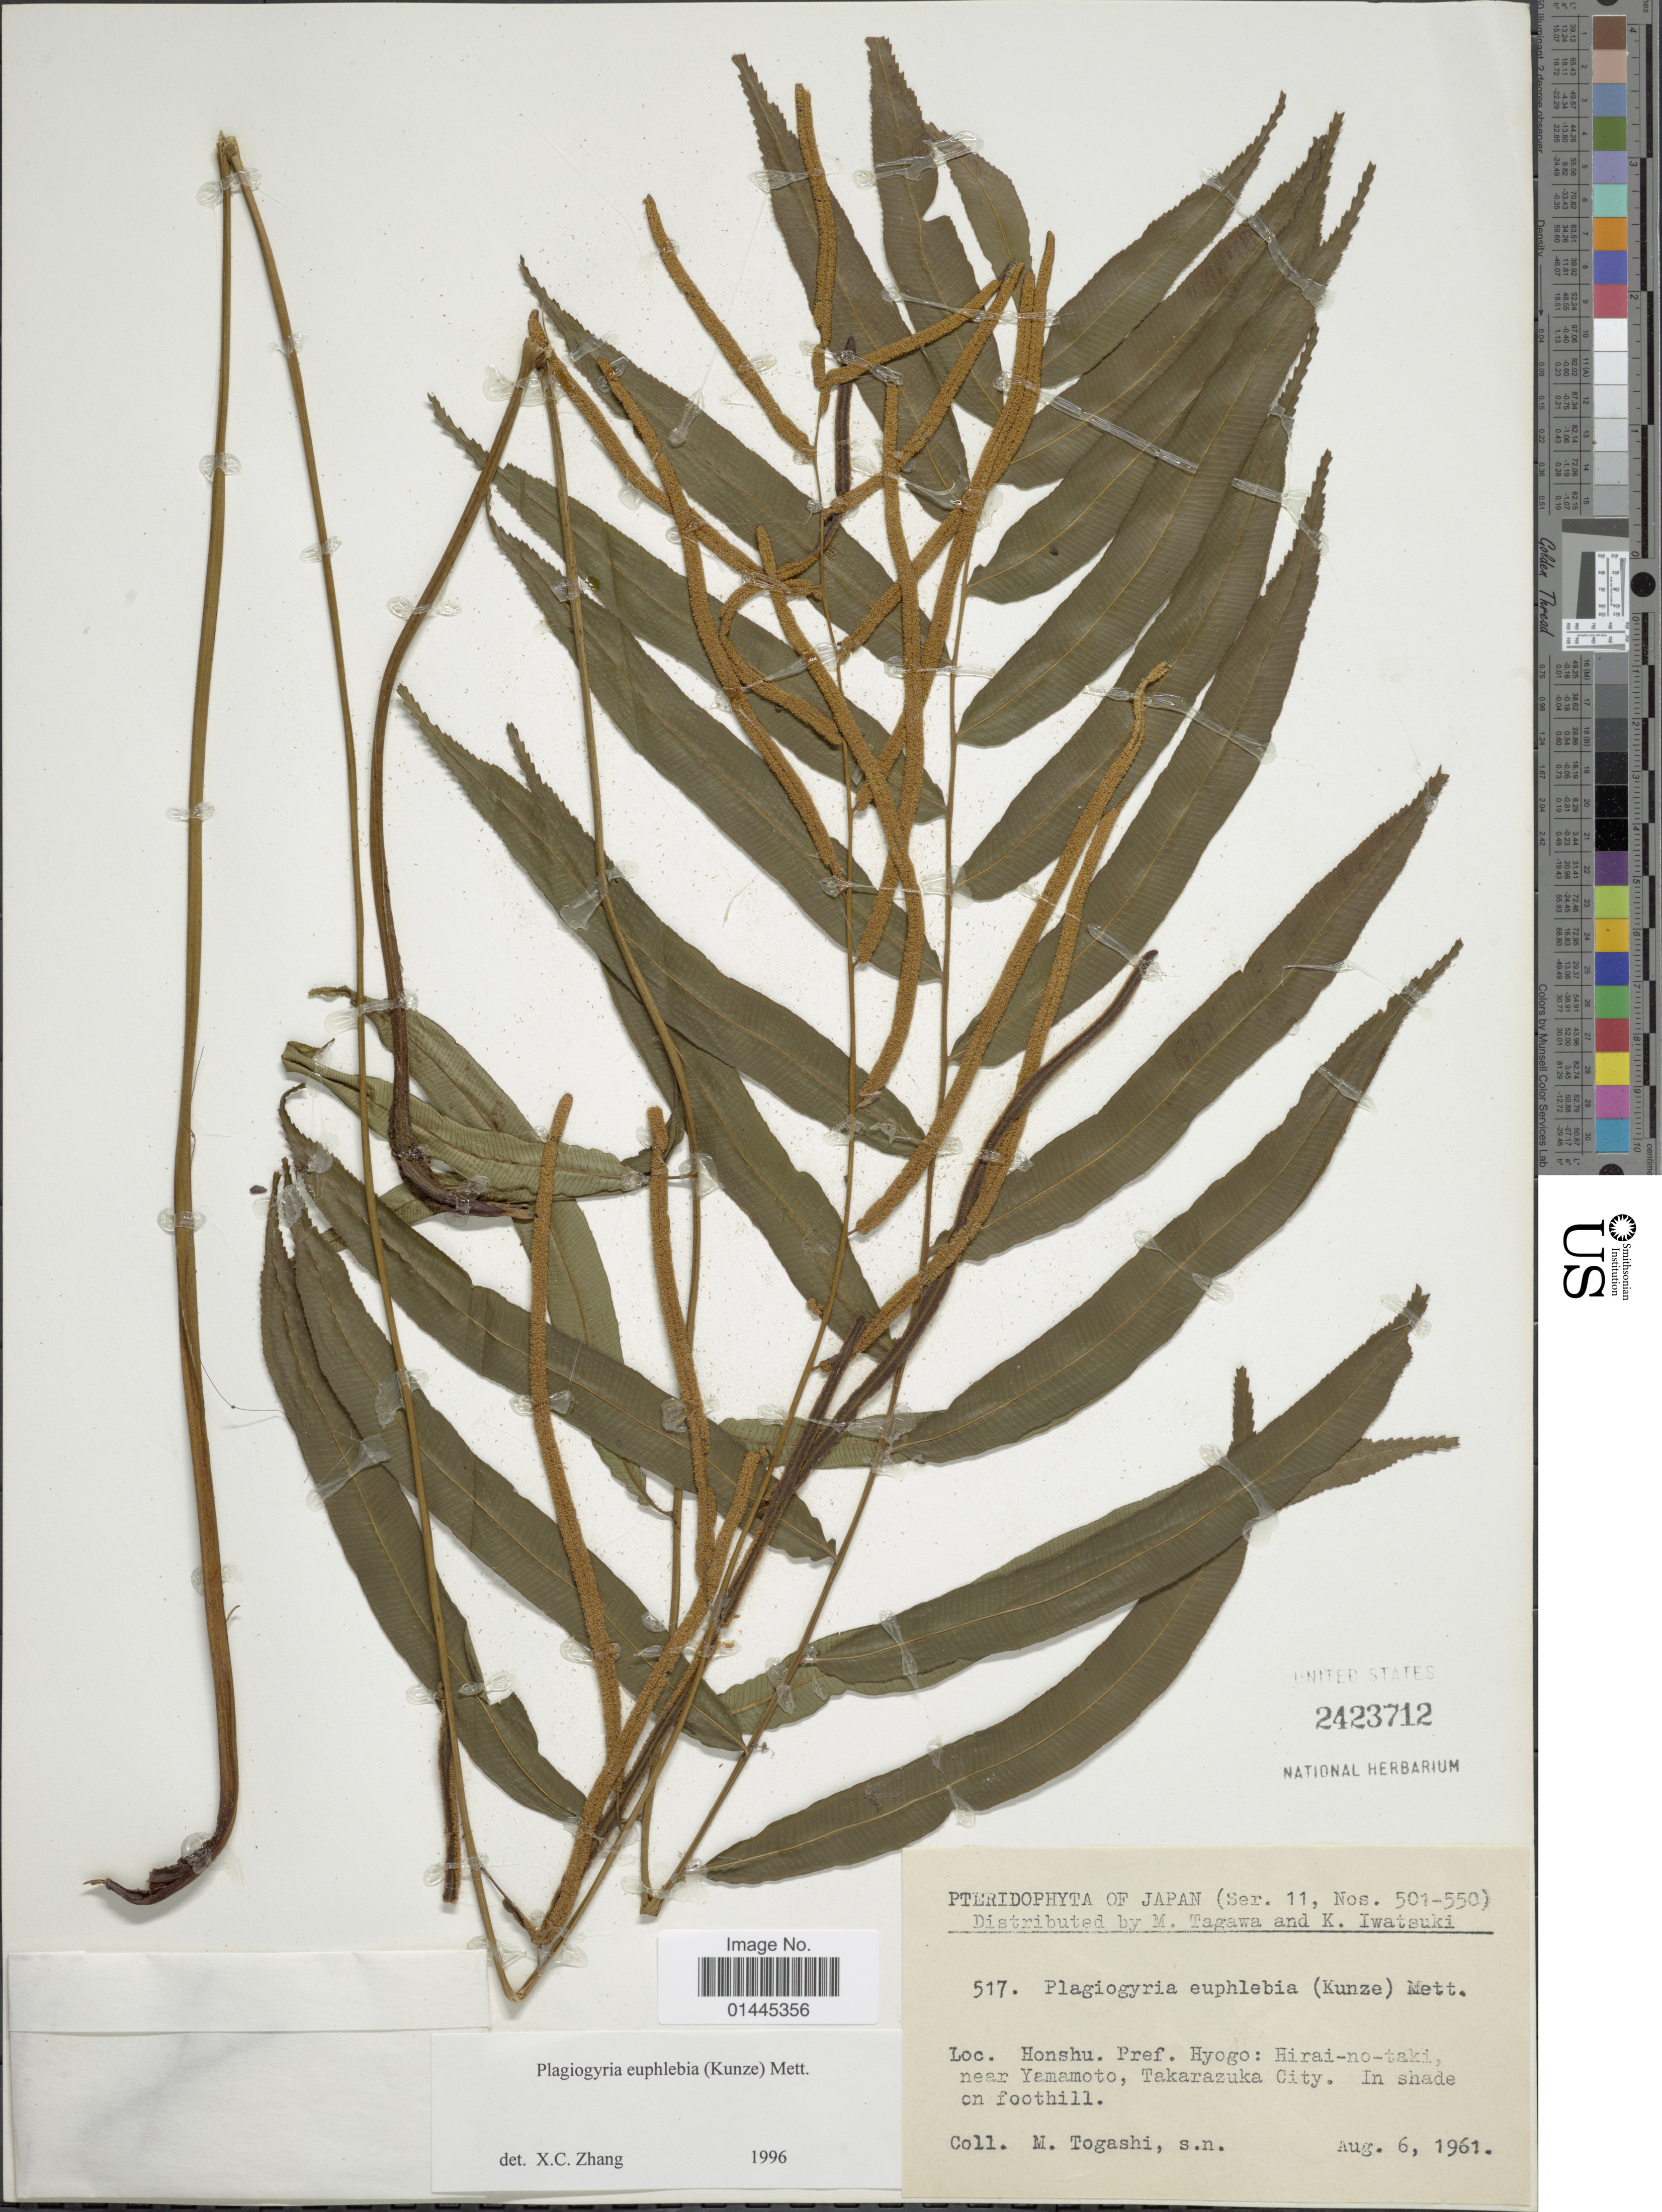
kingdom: Plantae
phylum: Tracheophyta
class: Polypodiopsida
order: Cyatheales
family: Plagiogyriaceae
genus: Plagiogyria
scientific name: Plagiogyria euphlebia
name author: (Kunze) Mett.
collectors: M. Togashi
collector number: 517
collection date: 1961-08-06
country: Japan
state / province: Hyogo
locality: Hirai-no-taki, near Yamamoto, Takarazuka City, in shade on foothill.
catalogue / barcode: US 2423712